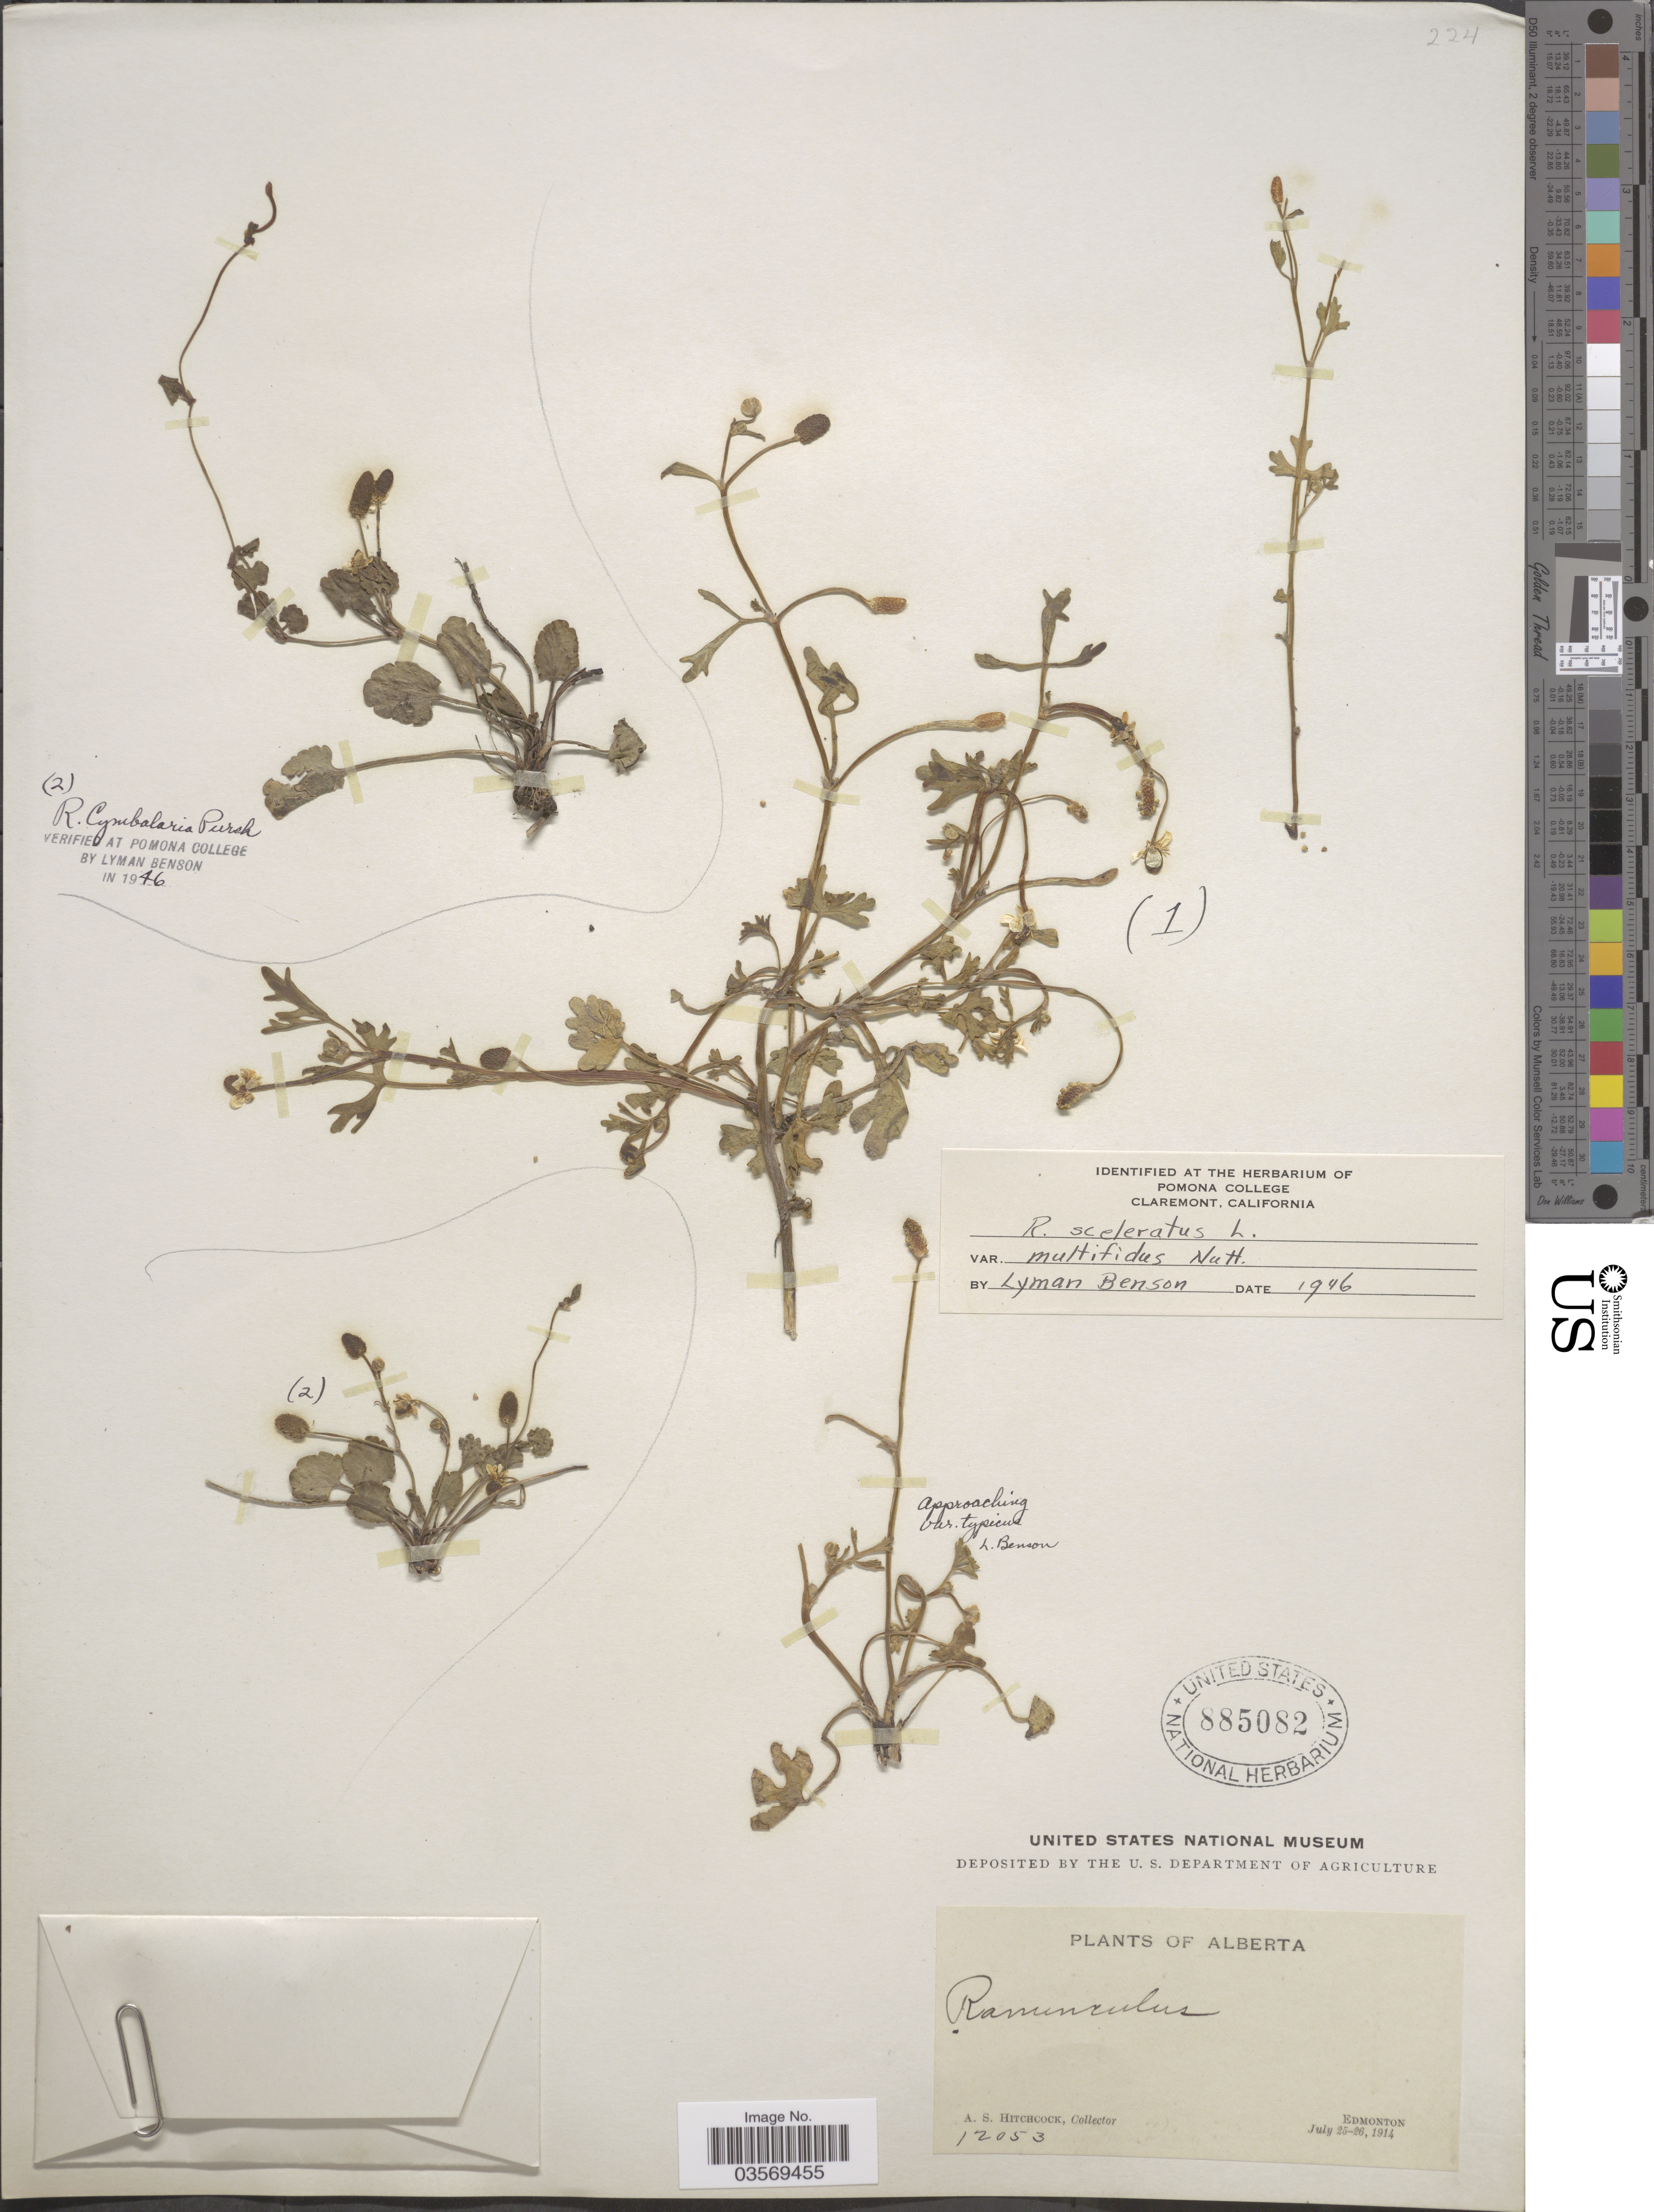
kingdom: Plantae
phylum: Tracheophyta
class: Magnoliopsida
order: Ranunculales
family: Ranunculaceae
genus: Ranunculus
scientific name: Ranunculus sceleratus var. multifidus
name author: Nutt.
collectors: A. S. Hitchcock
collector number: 12053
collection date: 1914-07-25/1914-07-26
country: Canada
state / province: Alberta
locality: Edmonton.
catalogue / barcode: US 885082